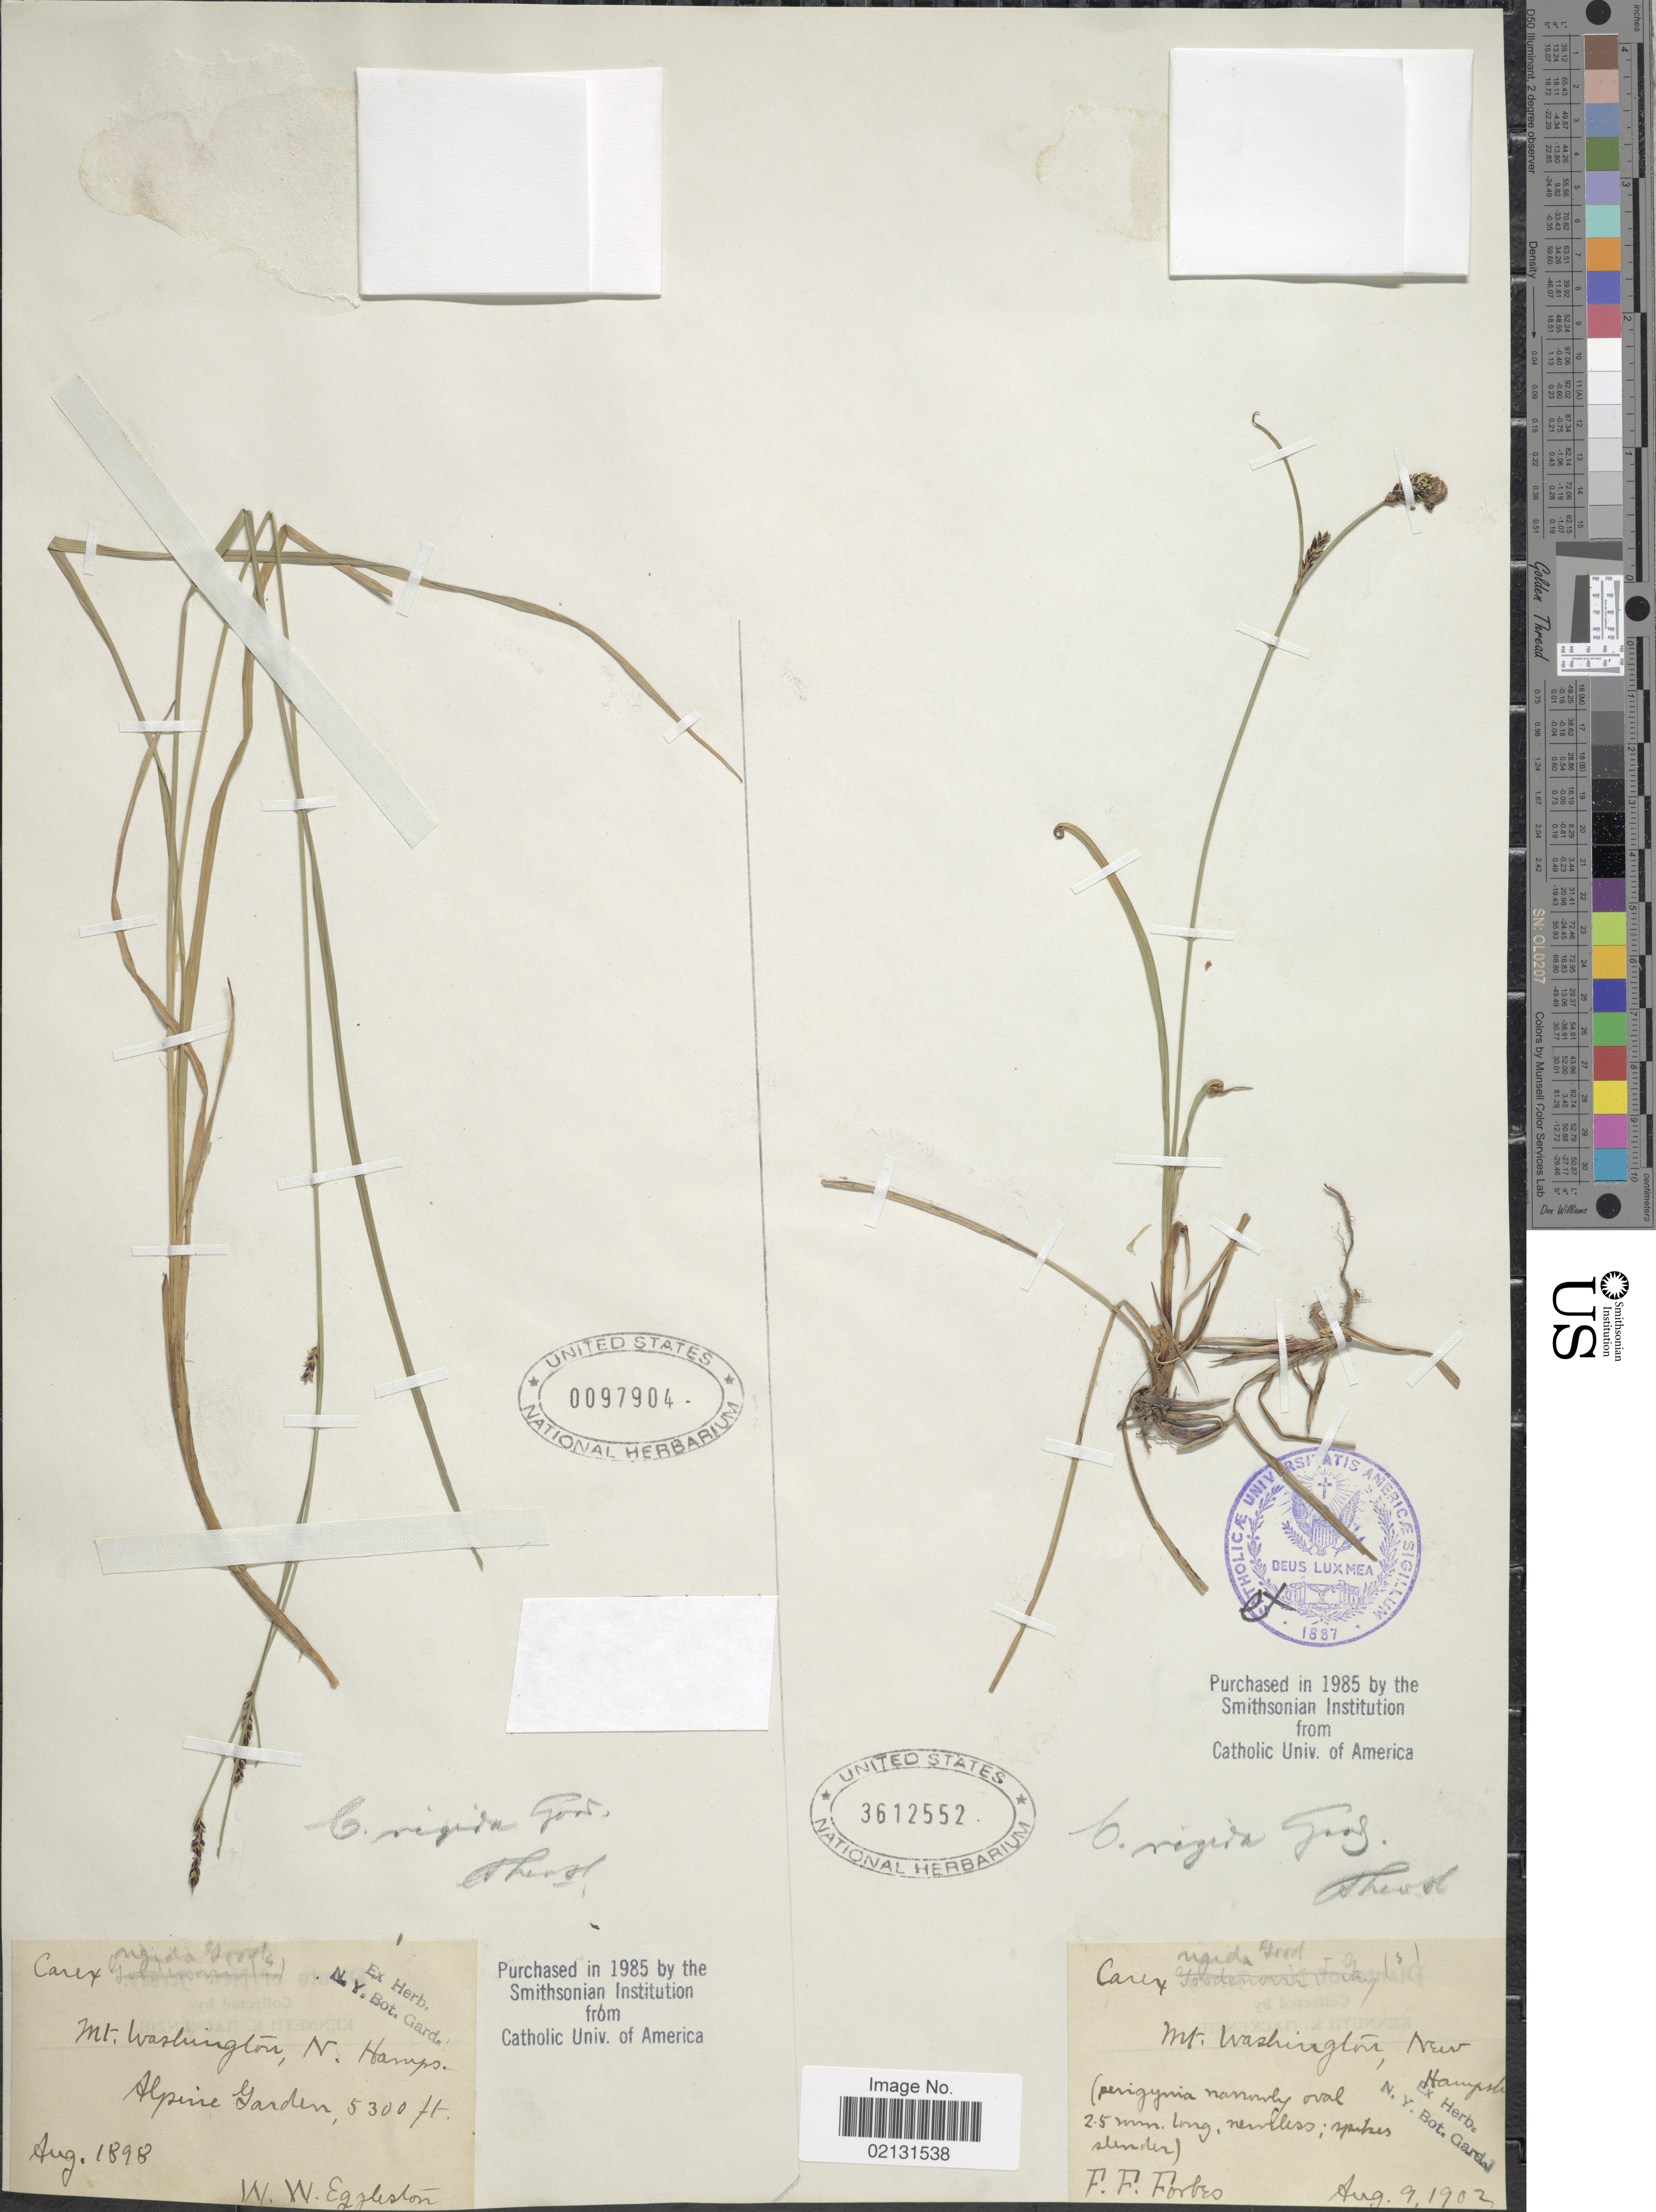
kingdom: Plantae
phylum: Tracheophyta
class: Liliopsida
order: Poales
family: Cyperaceae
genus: Carex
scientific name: Carex bigelowii subsp. bigelowii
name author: Torr. ex Schwein.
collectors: W. W. Eggleston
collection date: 1898-08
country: United States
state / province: New Hampshire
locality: Mt. Washington, Alpine Garden.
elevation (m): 1615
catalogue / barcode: US 97904